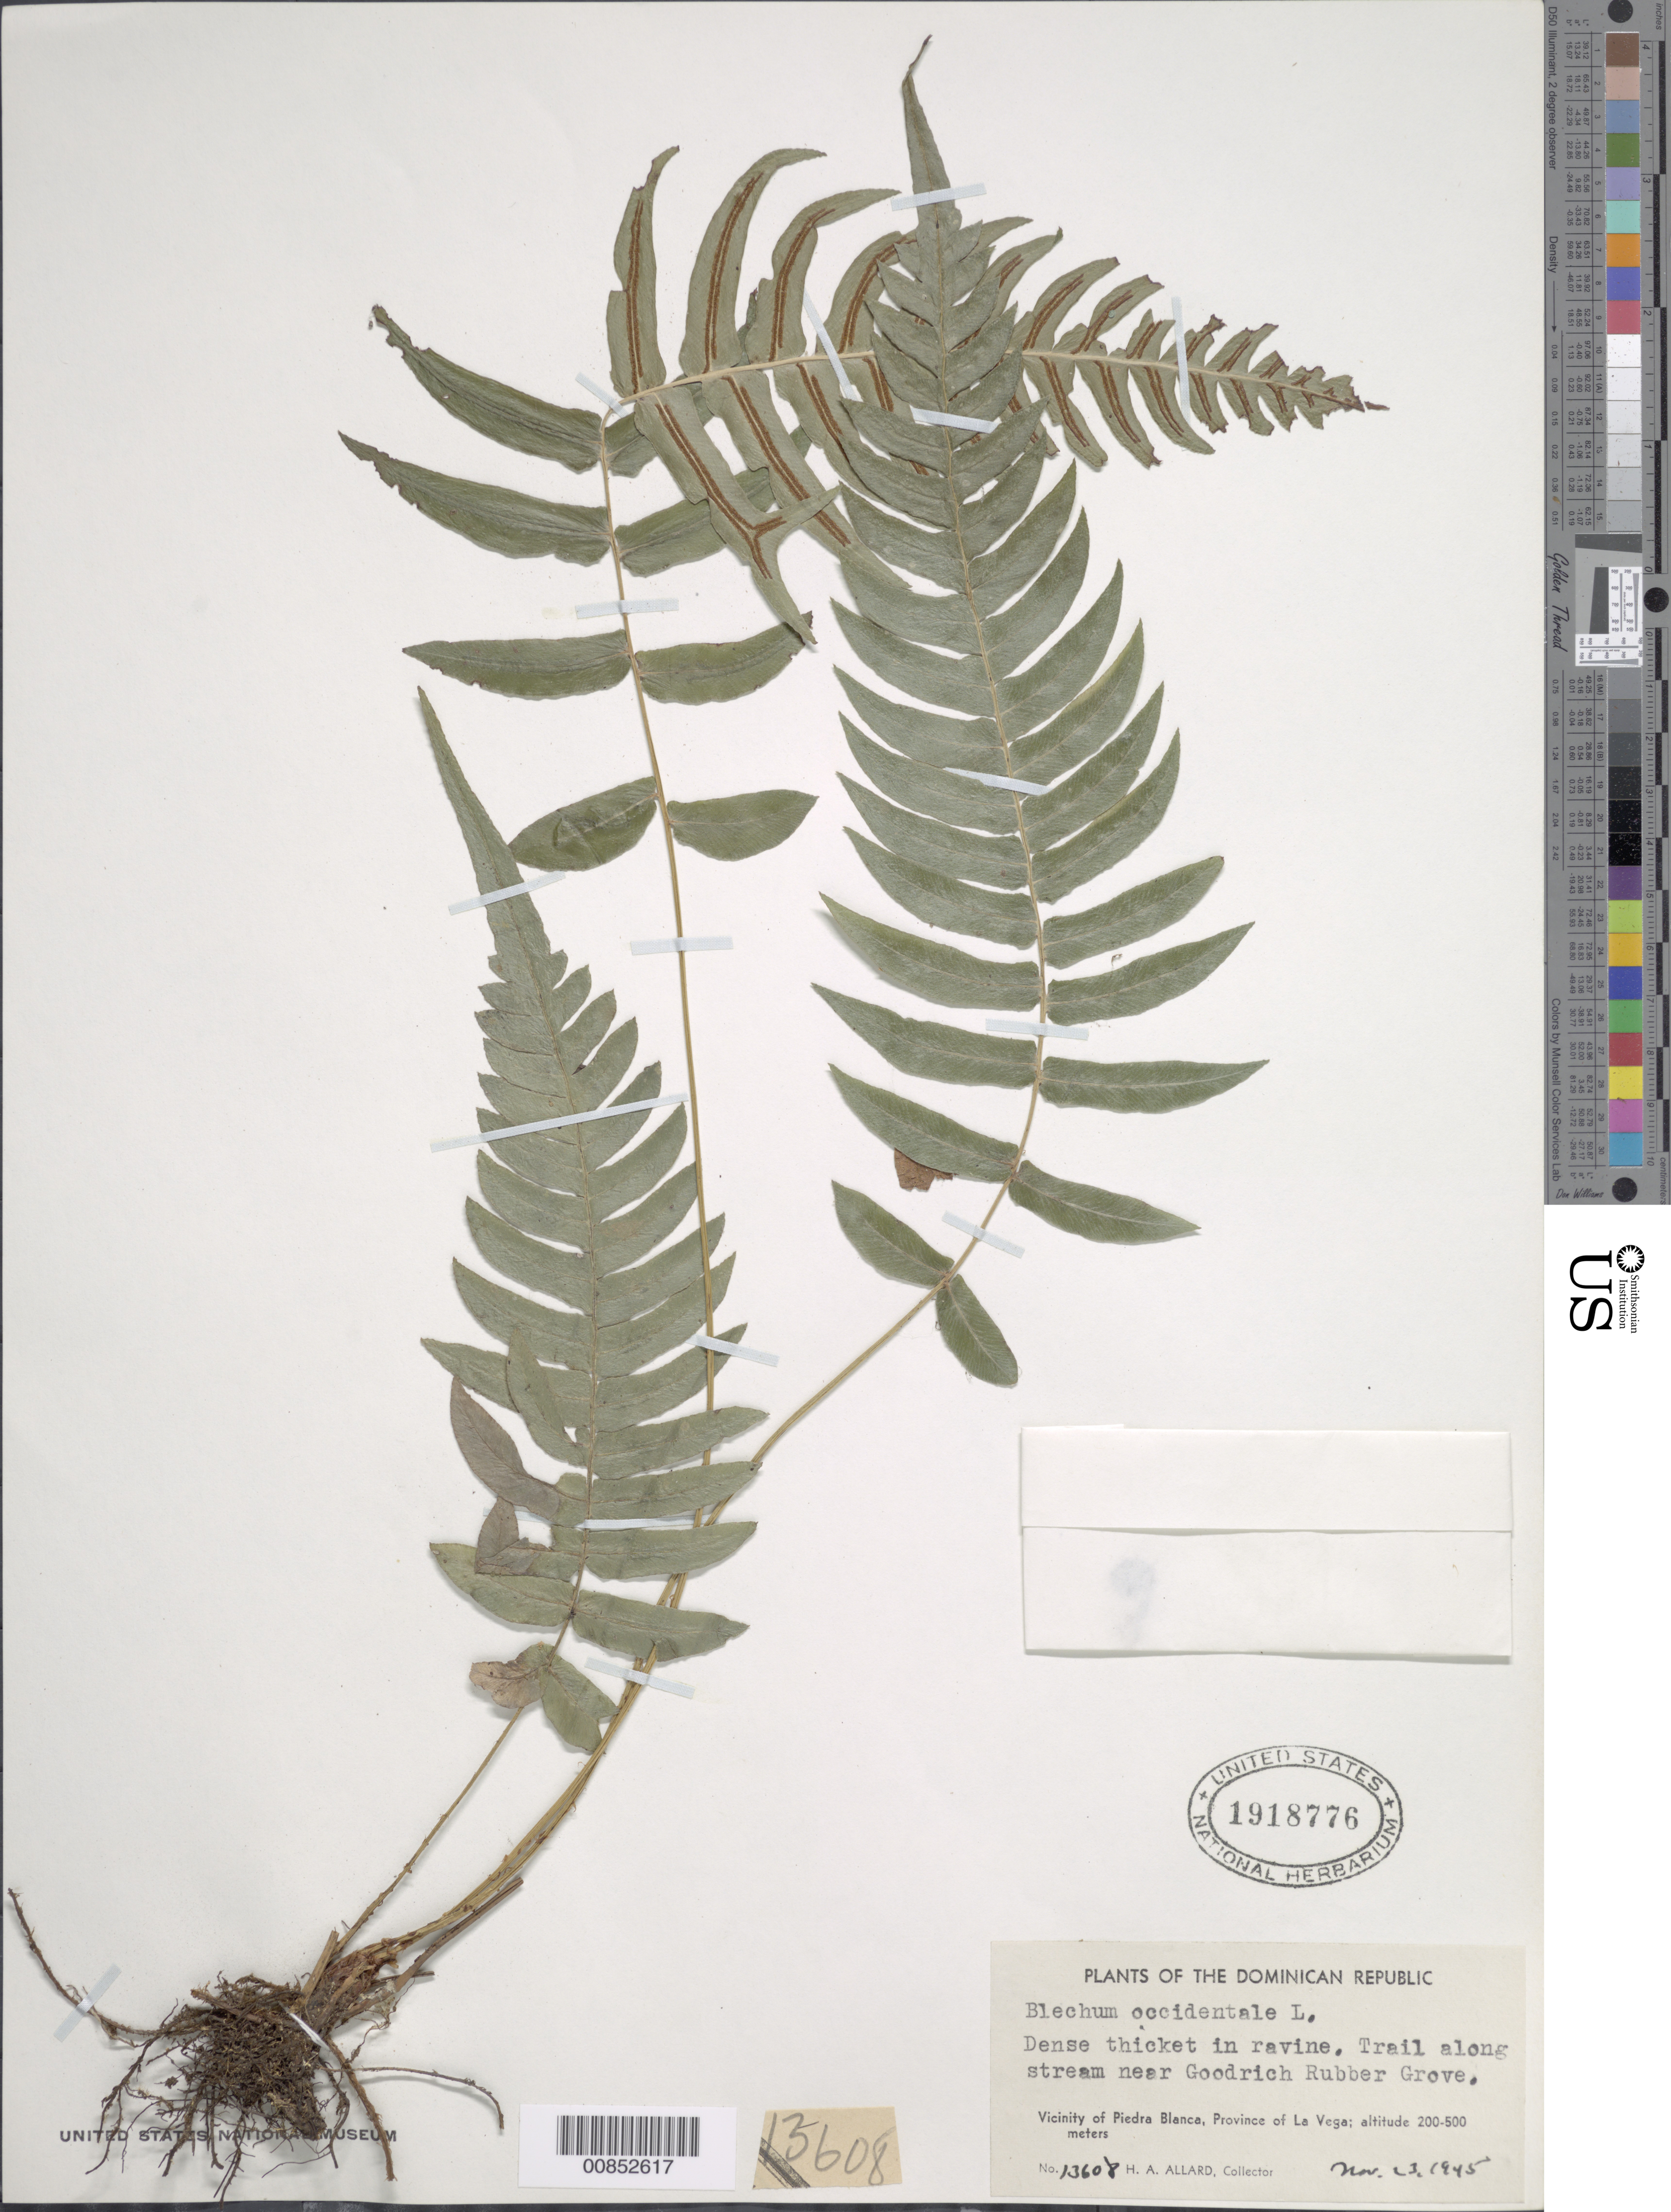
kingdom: Plantae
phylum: Tracheophyta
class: Polypodiopsida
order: Polypodiales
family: Blechnaceae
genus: Blechnum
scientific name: Blechnum occidentale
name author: L.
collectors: H. A. Allard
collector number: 13608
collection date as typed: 23 Nov 1945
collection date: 1945-11-23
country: Dominican Republic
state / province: La Vega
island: Hispaniola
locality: Piedra Blanca vicinity, near Goodrich Rubber Grove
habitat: Dense thicket in ravine, trail along stream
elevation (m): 200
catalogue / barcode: US 1918776